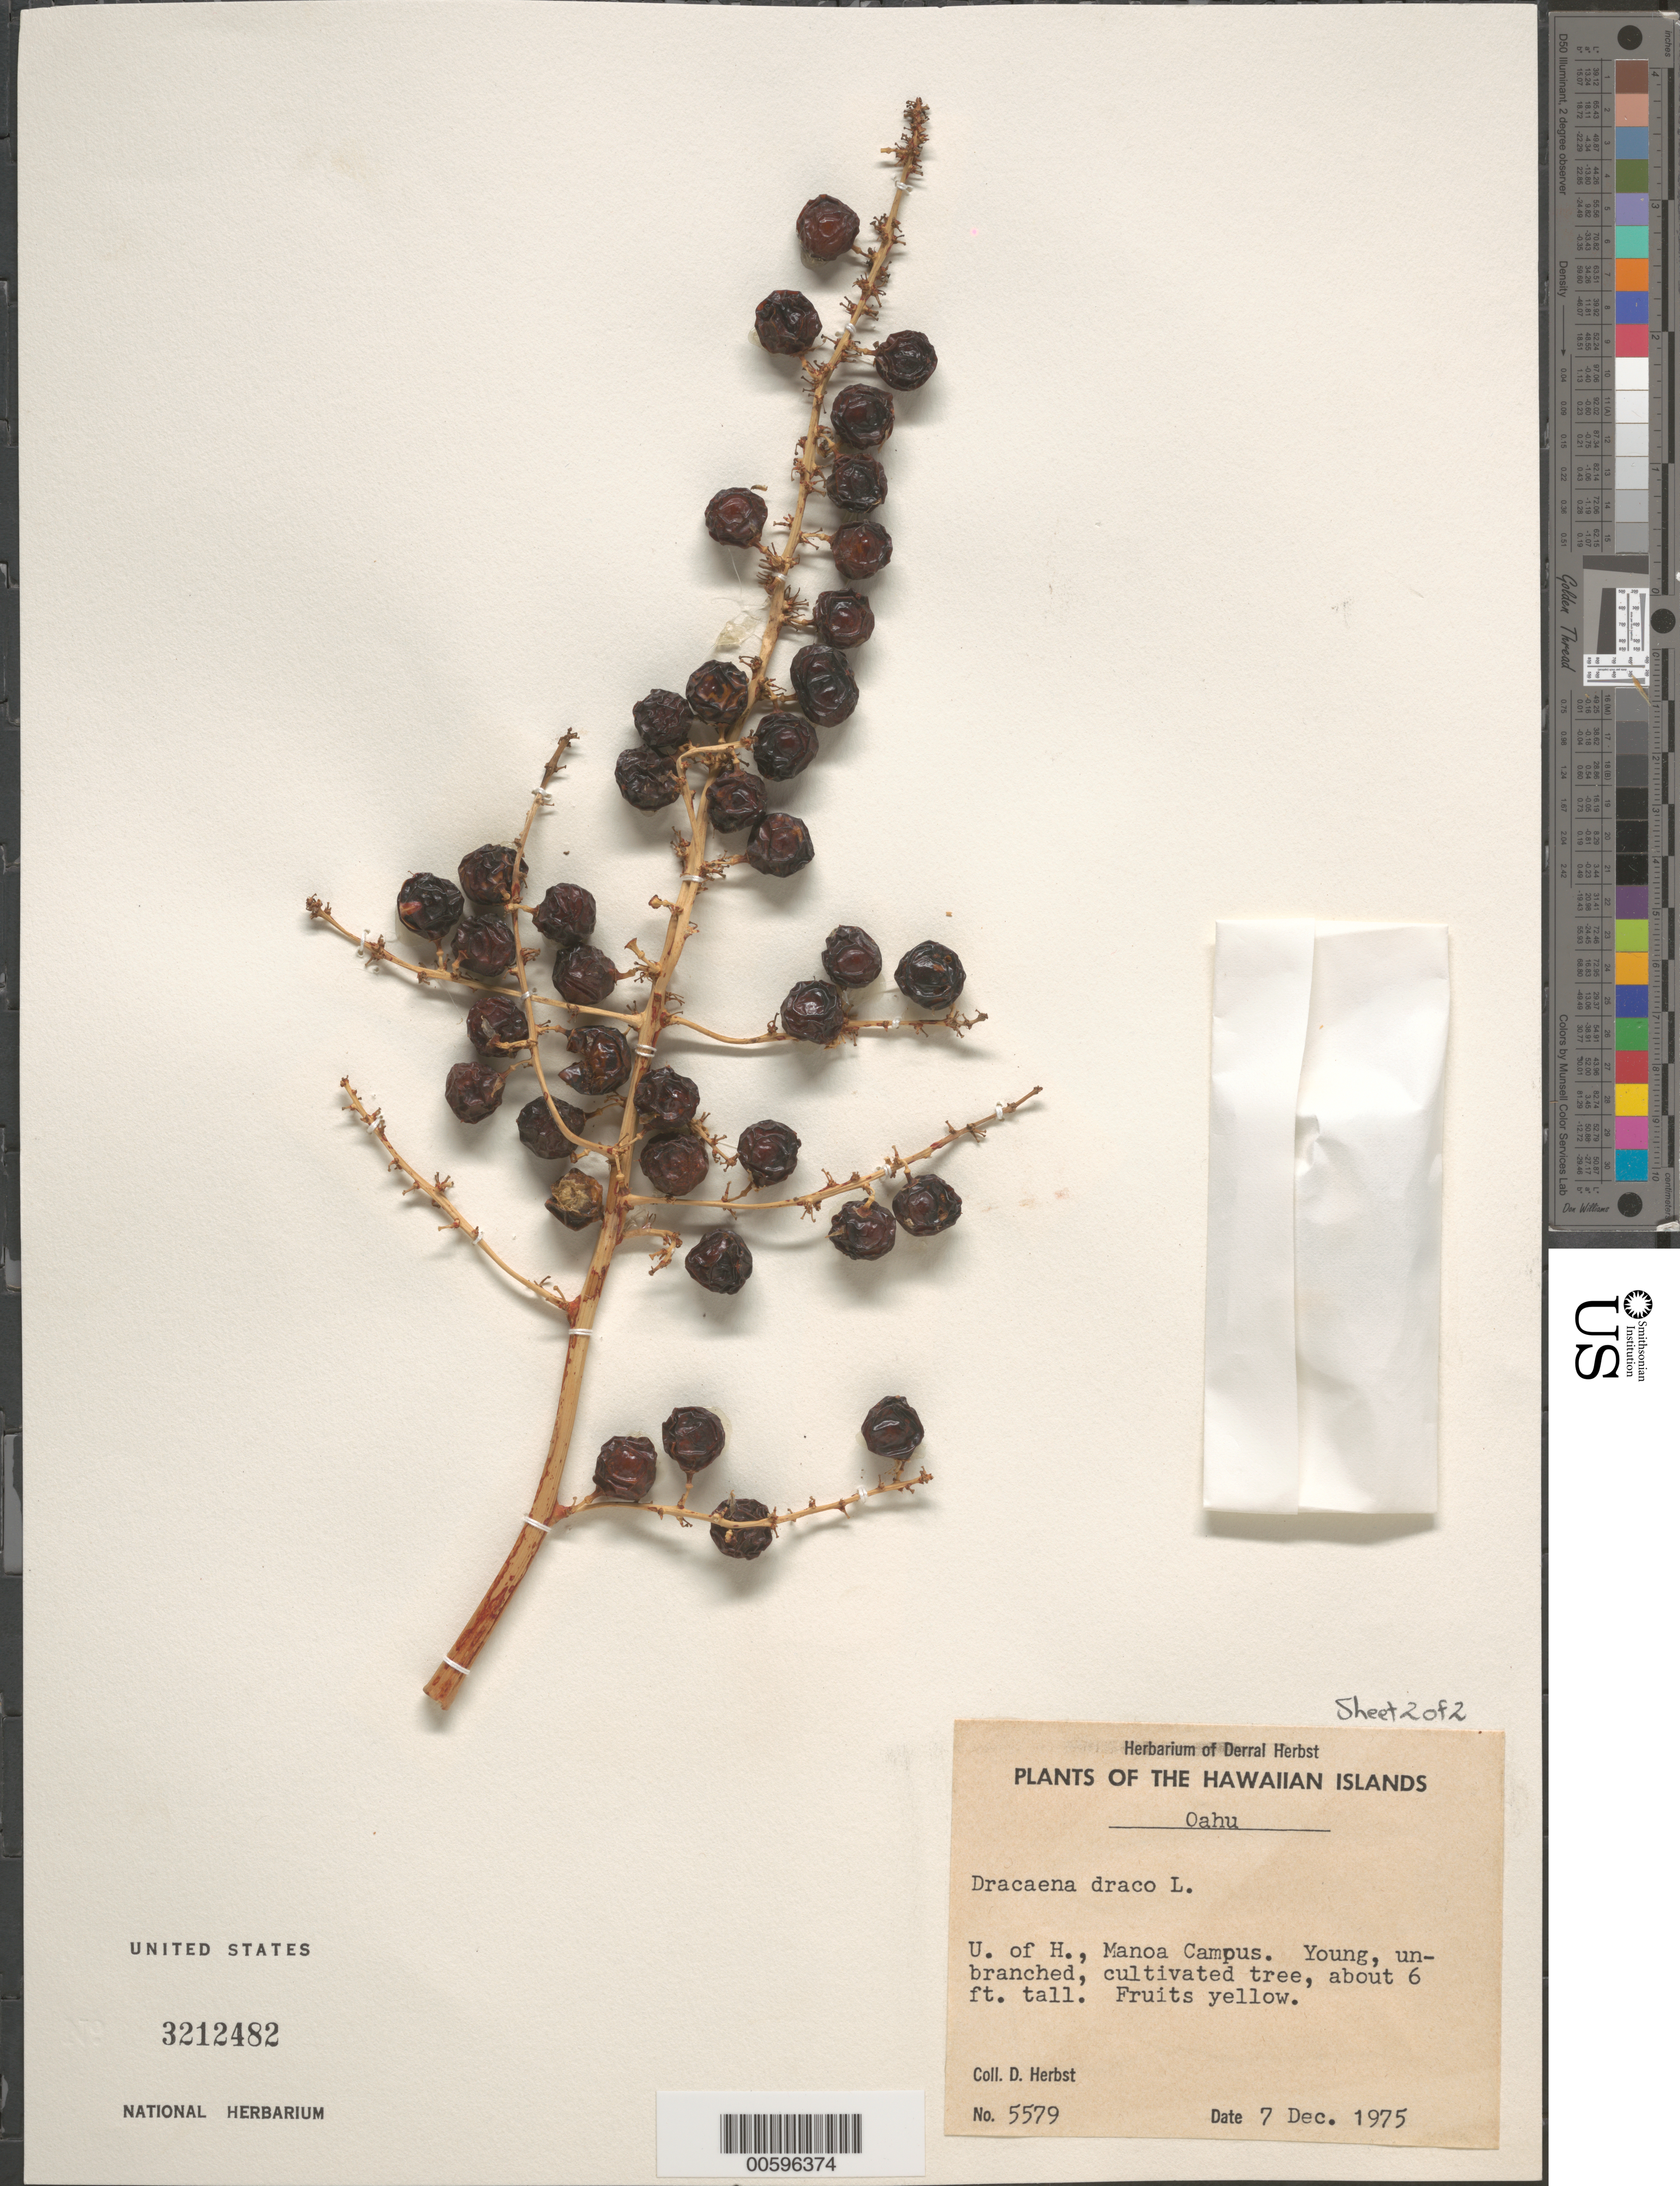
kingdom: Plantae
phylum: Tracheophyta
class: Liliopsida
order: Asparagales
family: Asparagaceae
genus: Dracaena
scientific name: Dracaena draco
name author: L.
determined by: Staples, G. W.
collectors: D. R. Herbst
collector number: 5579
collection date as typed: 7 Dec 1975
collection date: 1975-12-07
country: United States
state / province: Hawaii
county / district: Honolulu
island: Oahu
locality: U of H, Manoa Campus.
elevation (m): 0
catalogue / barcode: US 3212482